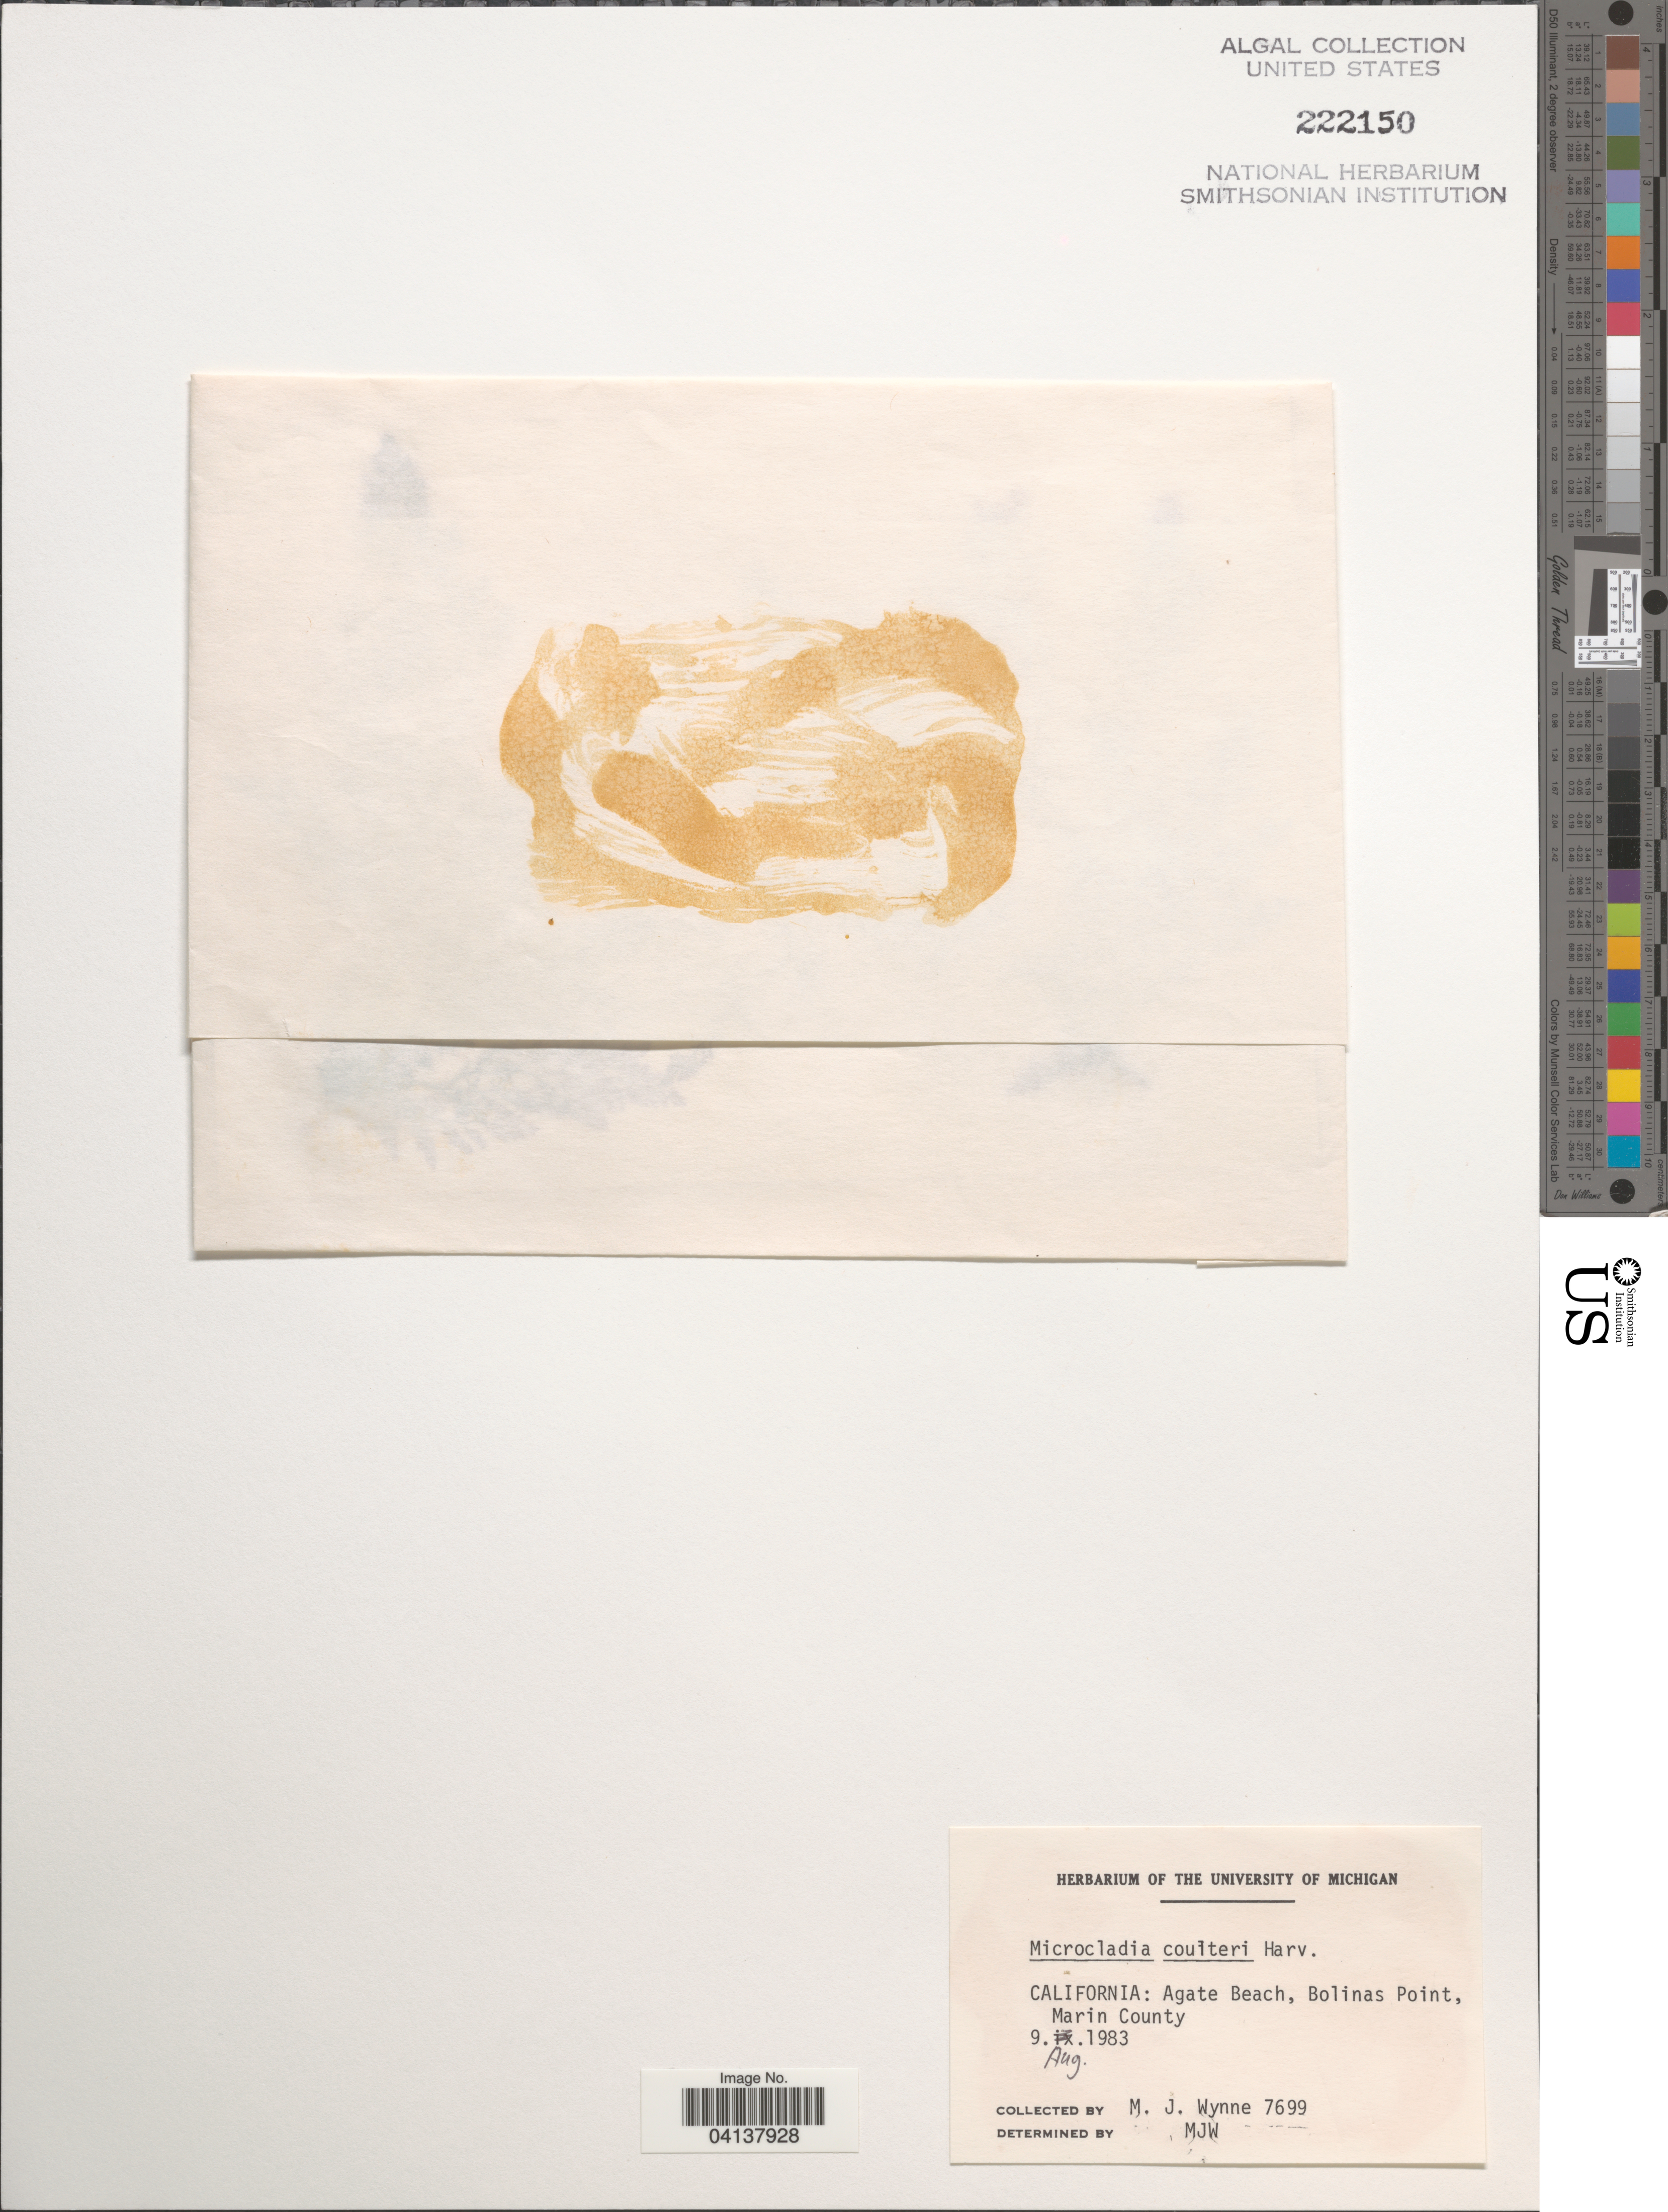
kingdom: Plantae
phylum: Rhodophyta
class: Florideophyceae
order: Ceramiales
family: Ceramiaceae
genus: Microcladia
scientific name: Microcladia coulteri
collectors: M.J. Wynne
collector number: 7699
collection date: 1983-08-09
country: United States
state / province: California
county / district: Marin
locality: Agate Beach, Bolinas Point, Marin County.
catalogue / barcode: US 222150